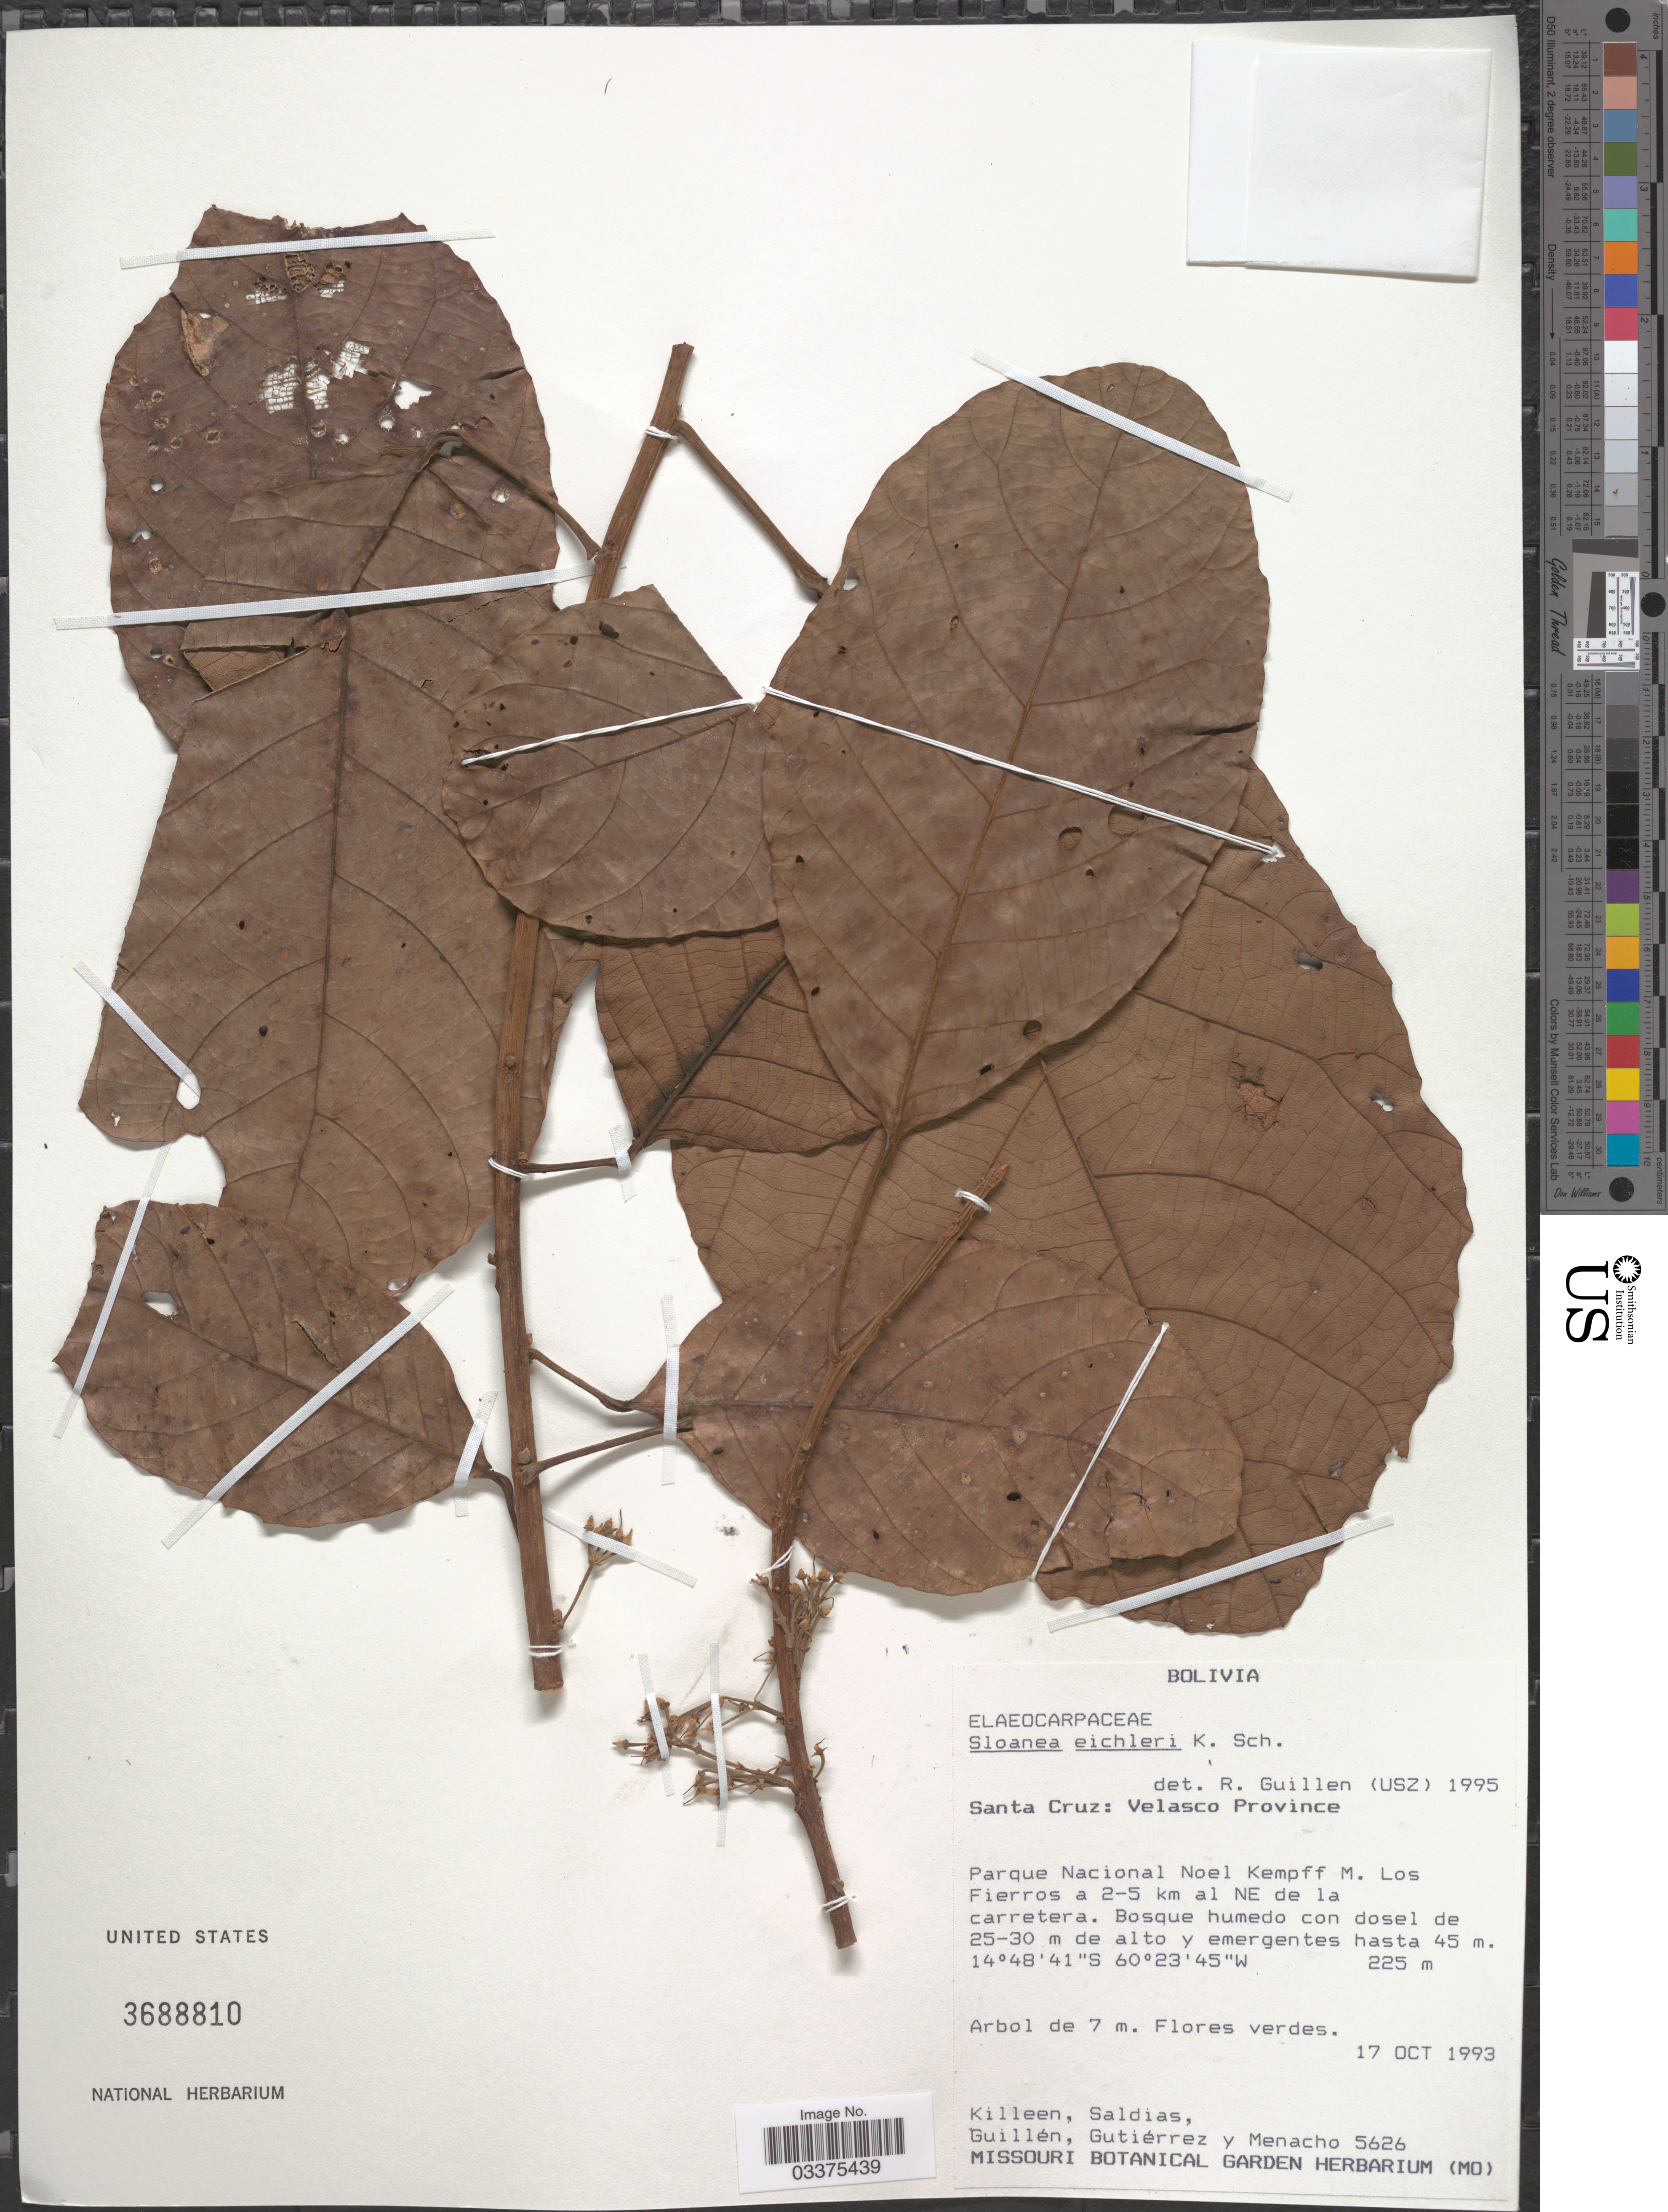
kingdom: Plantae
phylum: Tracheophyta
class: Magnoliopsida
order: Oxalidales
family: Elaeocarpaceae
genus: Sloanea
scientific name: Sloanea eichleri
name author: K. Schum.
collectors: Killeen, --, -. Saldias, -- Guillen, Gutiérrez, -- & Menacho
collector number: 5626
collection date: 1993-10-17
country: Bolivia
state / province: Santa Cruz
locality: Velasco Province. Parque Nacional Noel Kempff M. Los Fierros a 2-5 km al NE de la carretera.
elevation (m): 225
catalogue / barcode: US 3688810